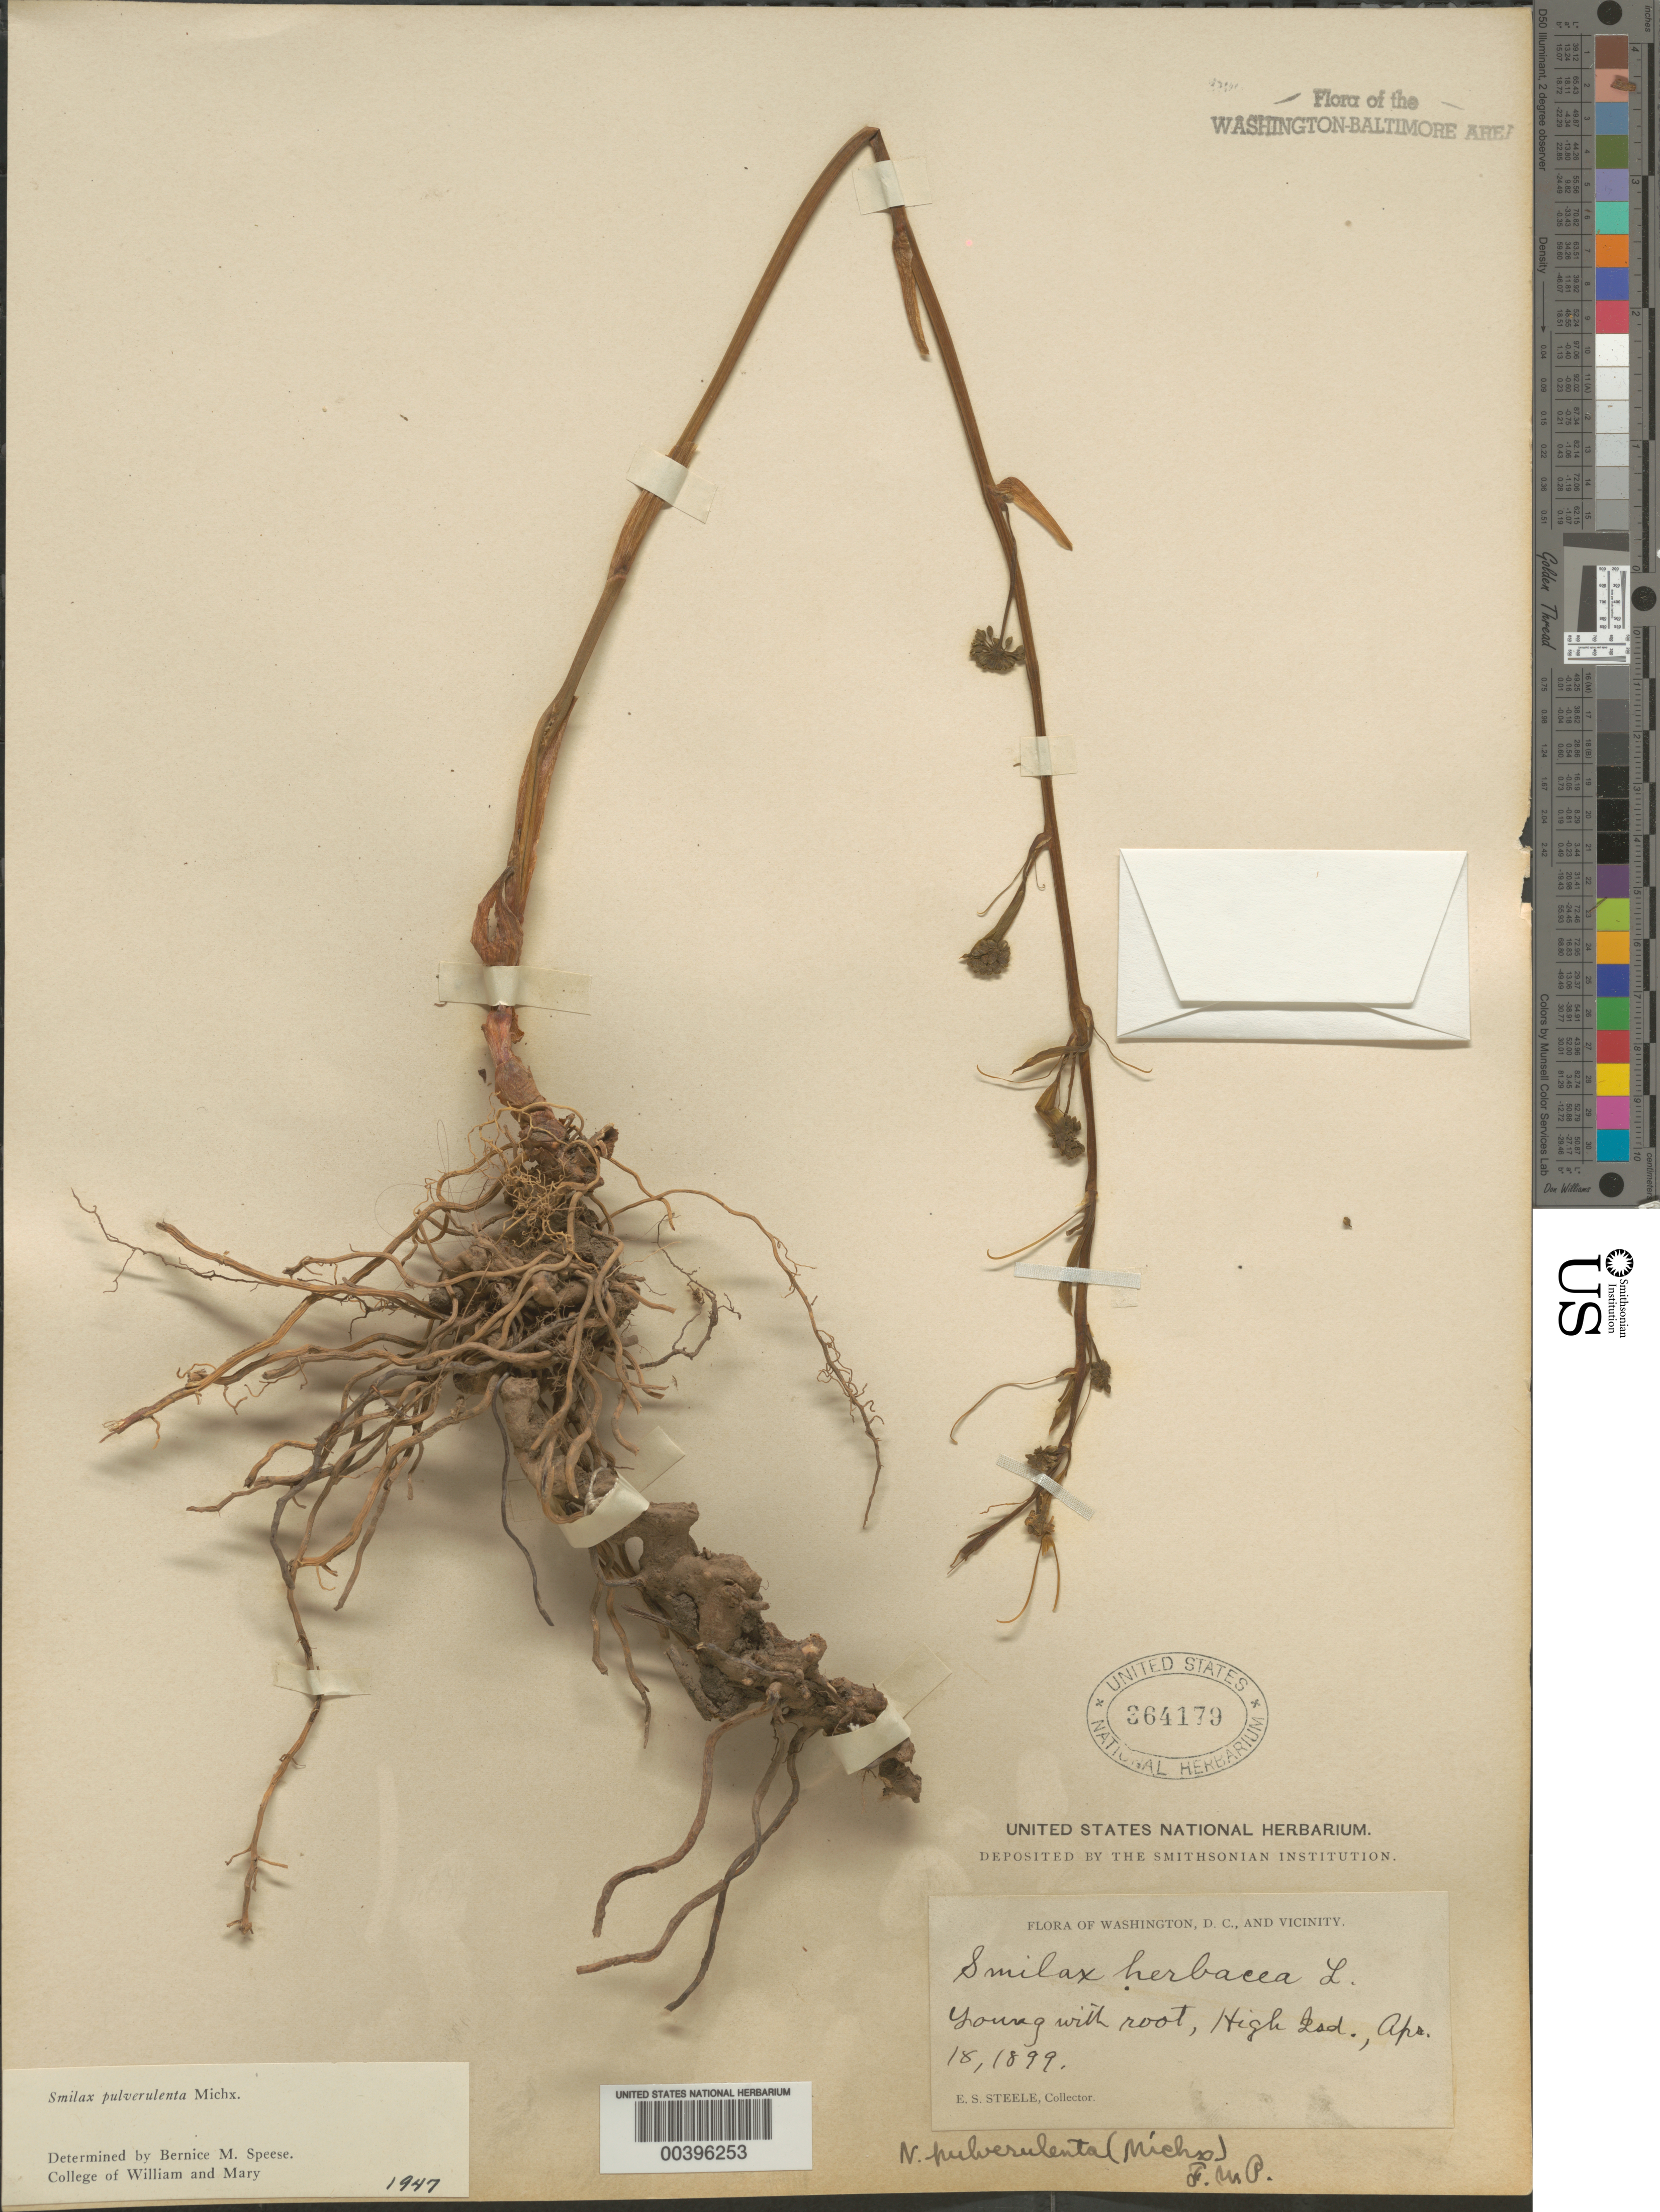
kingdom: Plantae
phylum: Tracheophyta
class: Liliopsida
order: Liliales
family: Smilacaceae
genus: Smilax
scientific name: Smilax pulverulenta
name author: Michx.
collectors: E. Steele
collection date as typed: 18 Apr 1899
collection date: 1899-04-18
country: United States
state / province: Maryland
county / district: Montgomery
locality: High Island C. & O. Canal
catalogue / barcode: US 364179